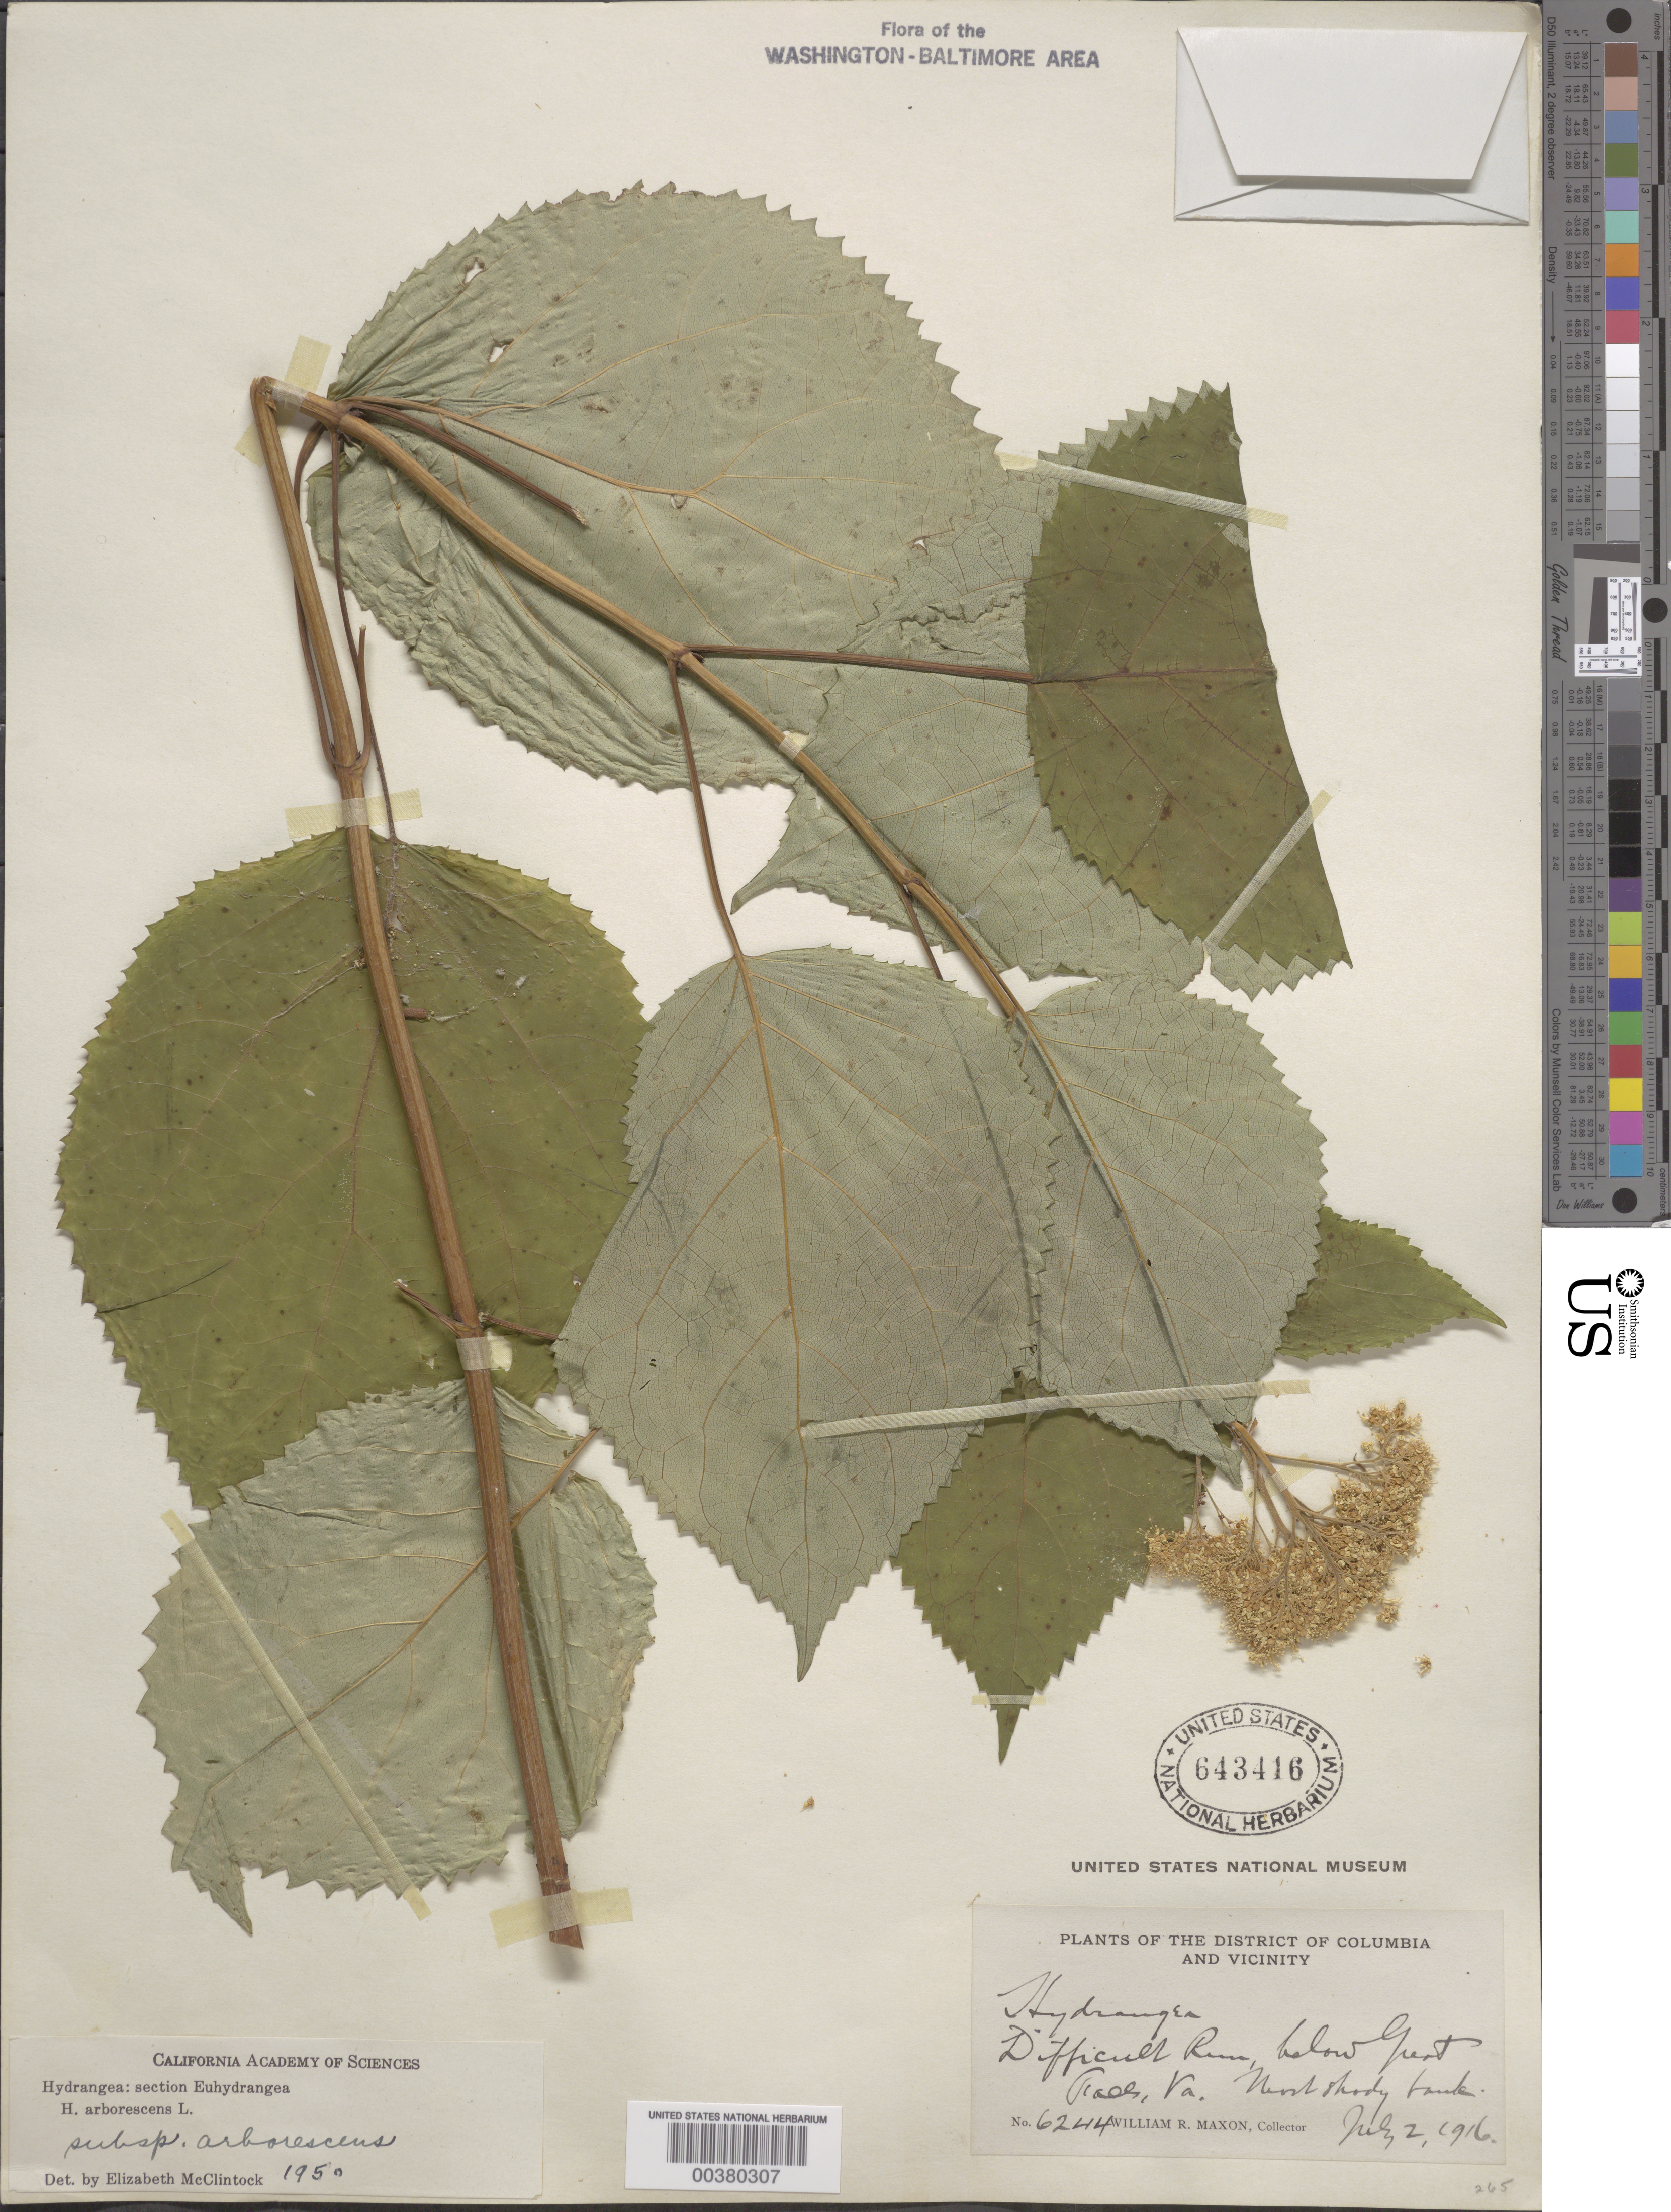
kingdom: Plantae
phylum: Tracheophyta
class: Magnoliopsida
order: Cornales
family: Hydrangeaceae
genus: Hydrangea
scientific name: Hydrangea arborescens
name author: L.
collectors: W. R. Maxon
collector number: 6244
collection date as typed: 02 Jul 1916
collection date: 1916-07-02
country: United States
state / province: Virginia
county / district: Fairfax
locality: Difficult Run, below Great Falls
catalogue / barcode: US 643416